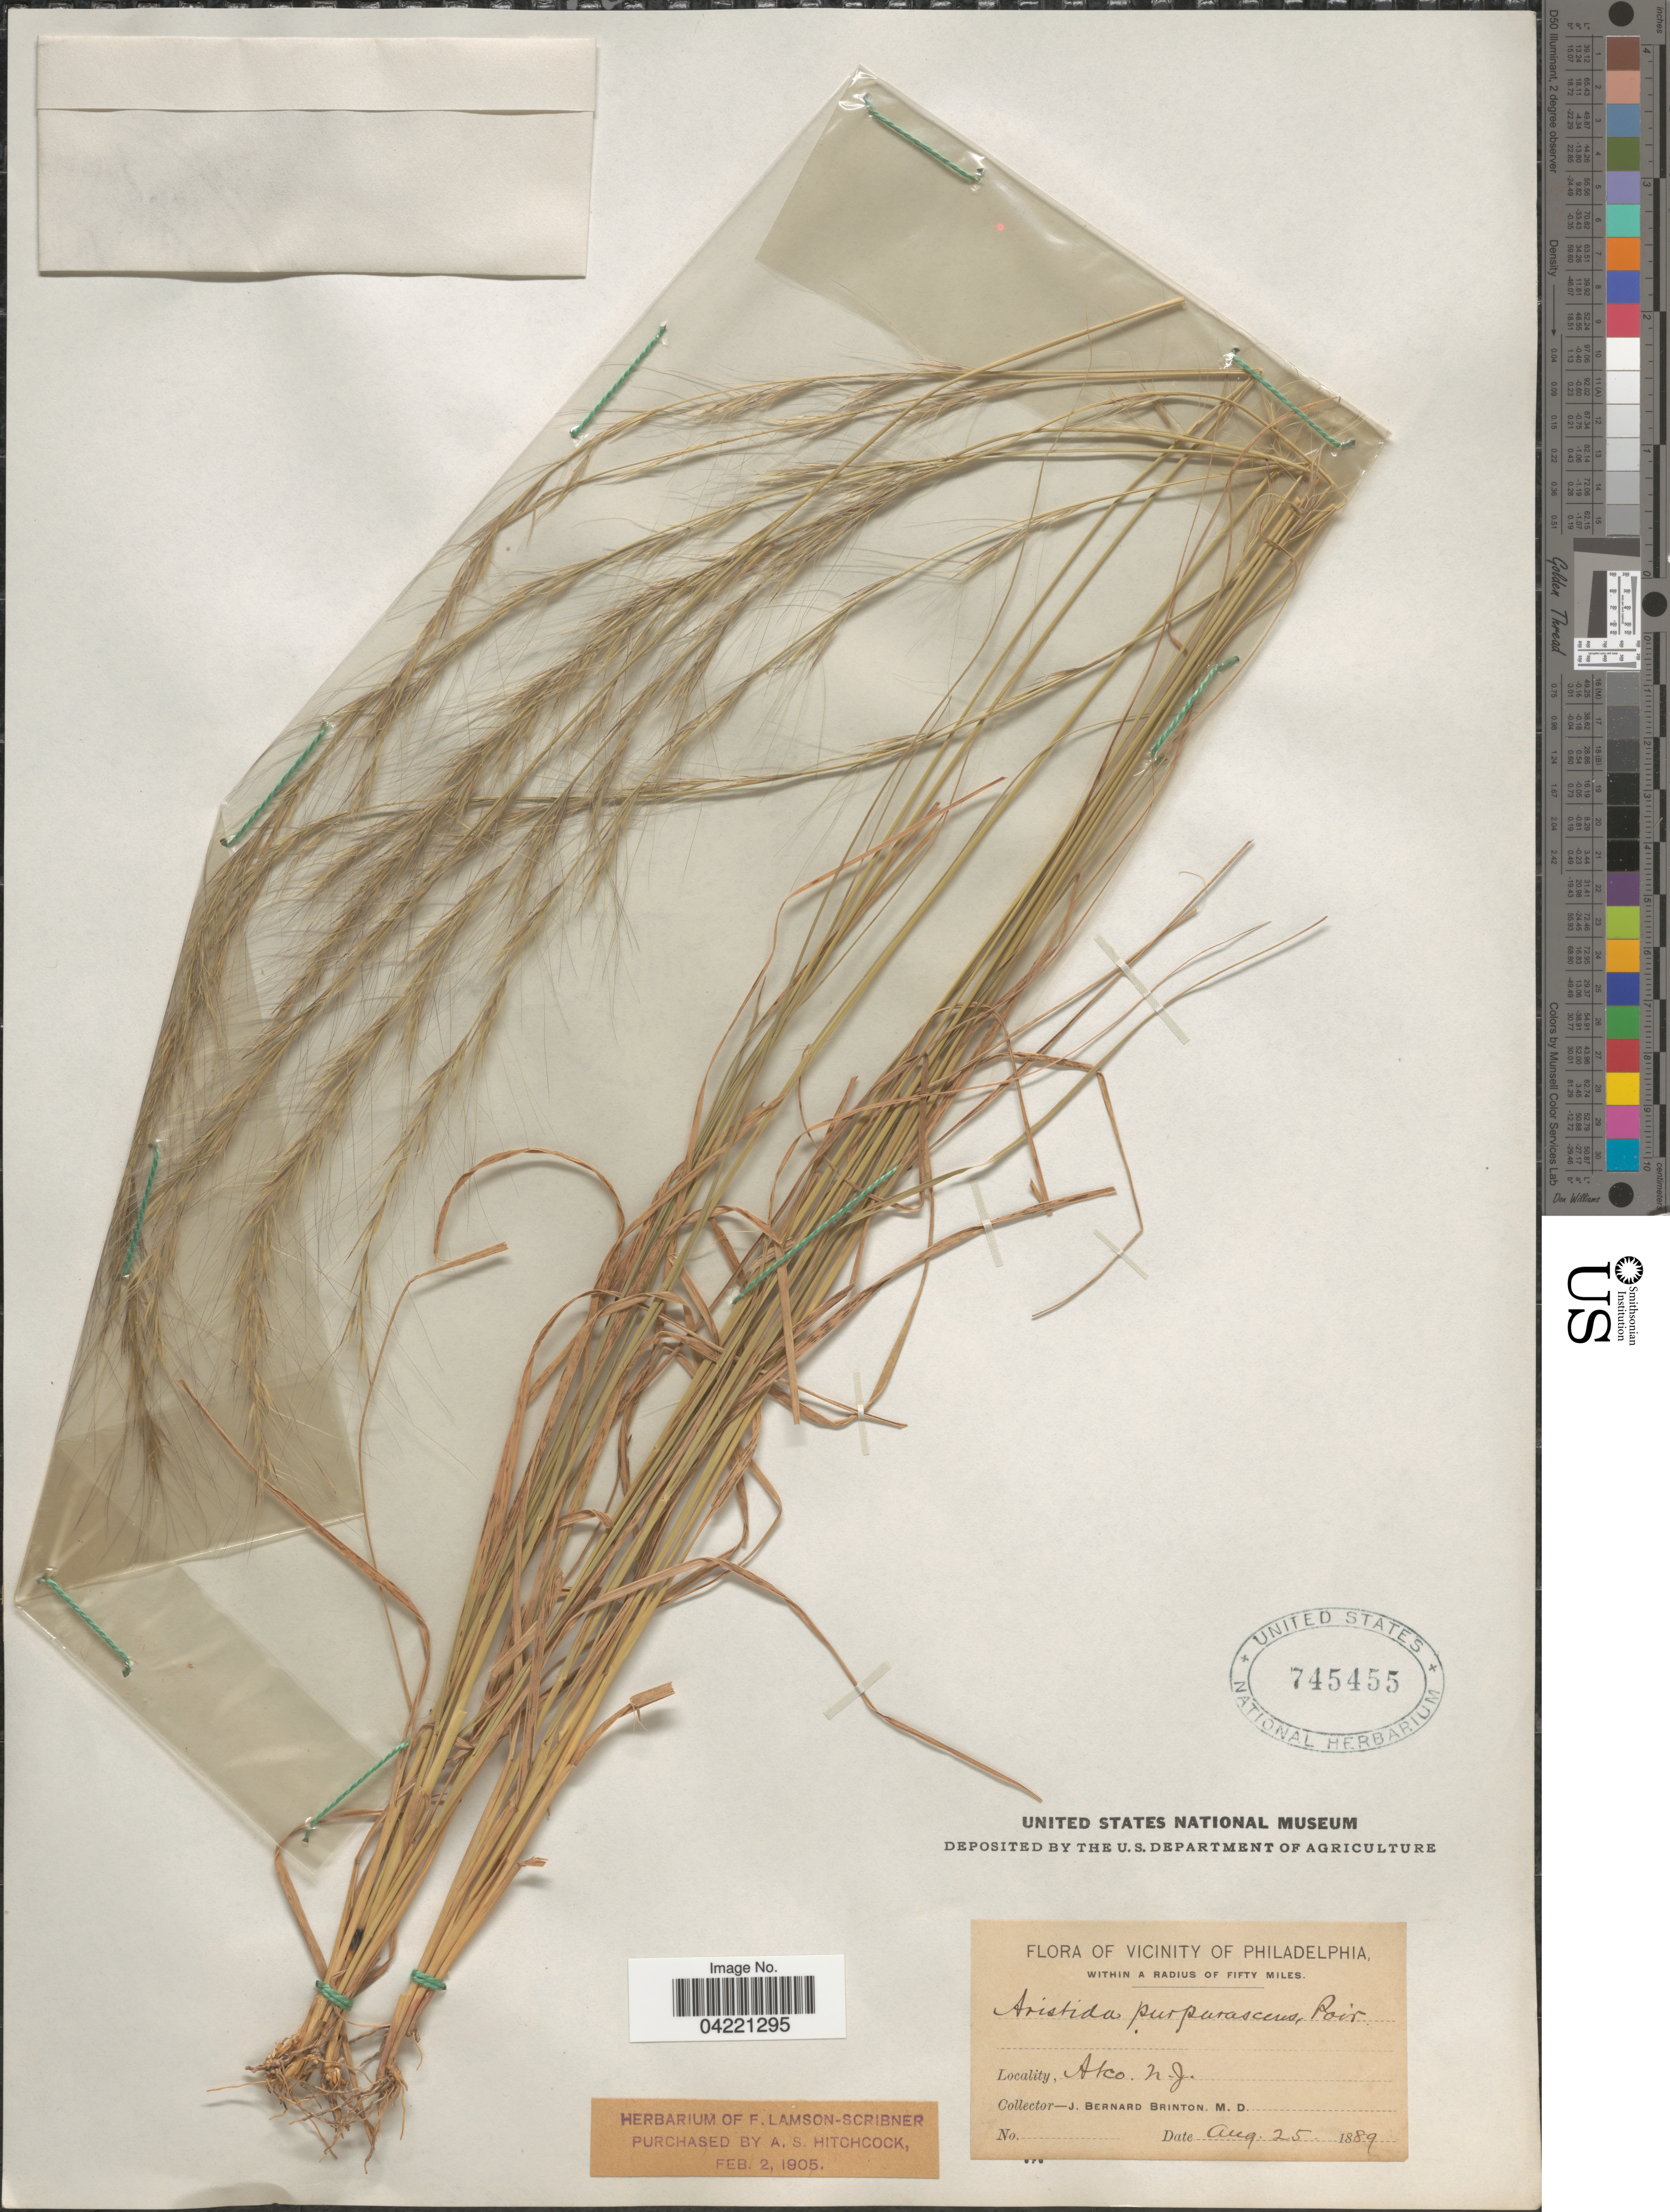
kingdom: Plantae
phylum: Tracheophyta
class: Liliopsida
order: Poales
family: Poaceae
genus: Aristida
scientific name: Aristida purpurascens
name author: Poir.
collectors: J. Brinton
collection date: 1889-08-25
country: United States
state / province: New Jersey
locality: Vicinity of Philadelphia within a radius of fifty miles. Alco.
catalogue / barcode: US 745455